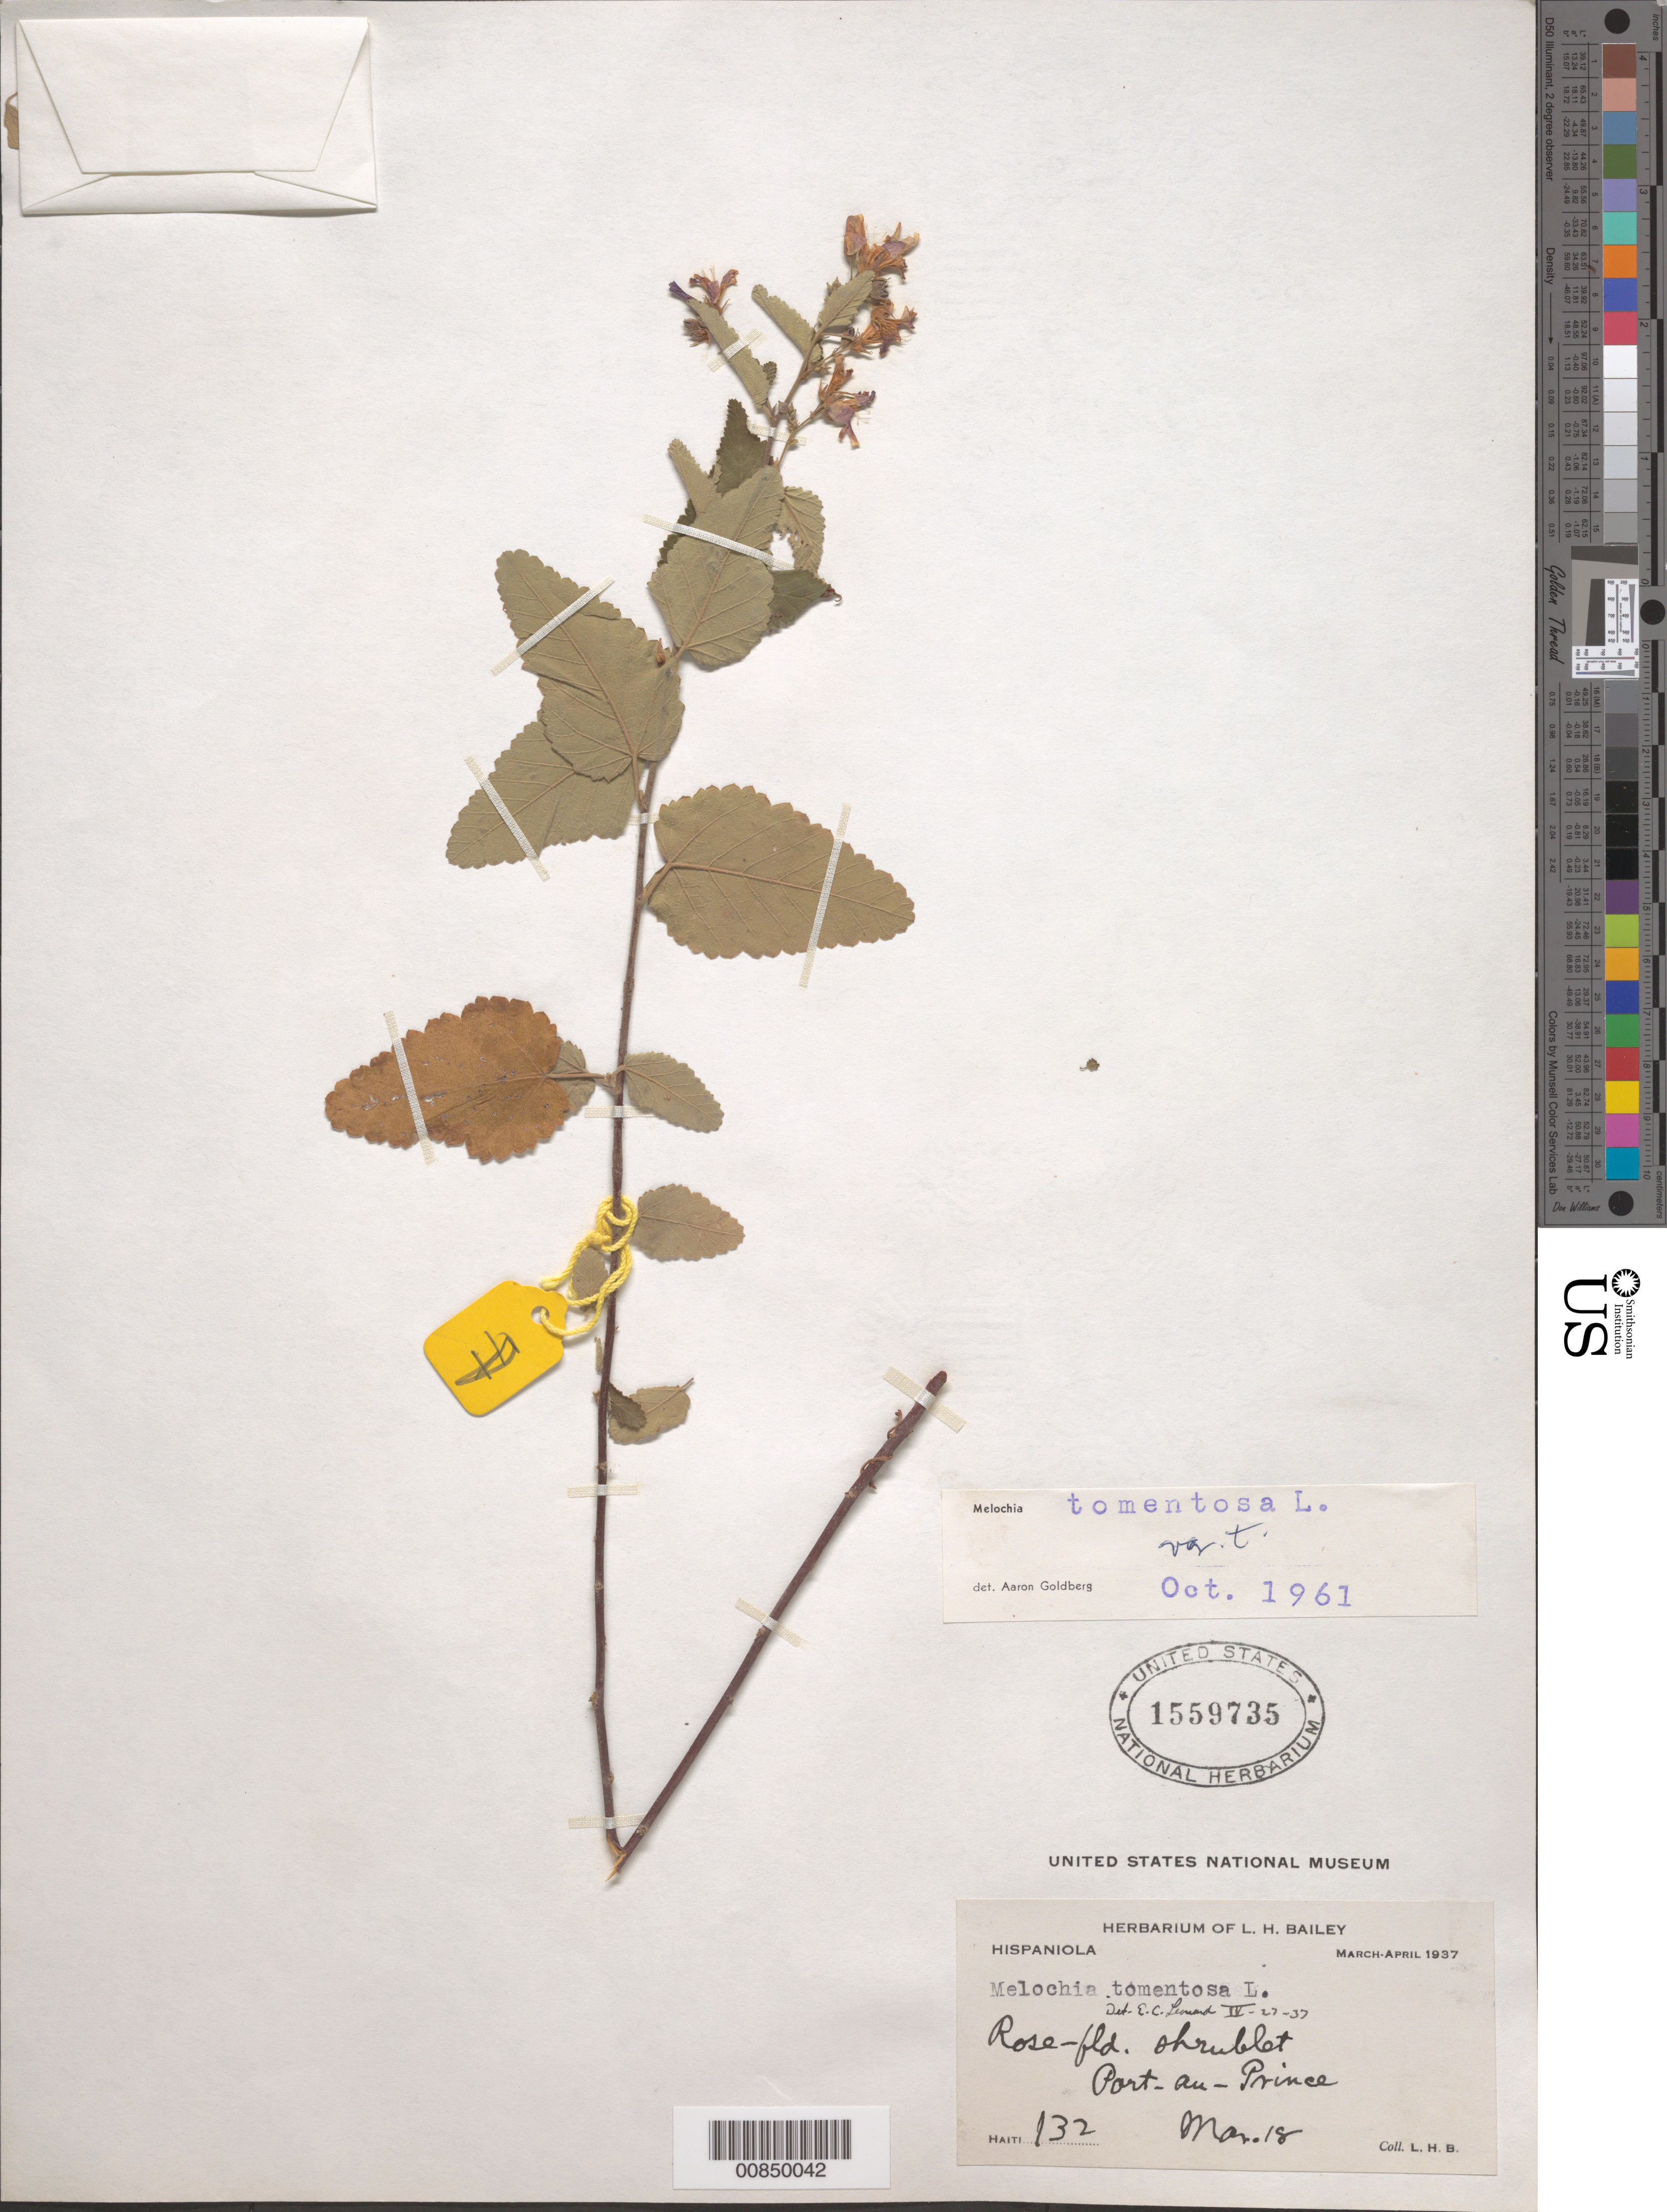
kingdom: Plantae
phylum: Tracheophyta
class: Magnoliopsida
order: Malvales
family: Malvaceae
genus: Melochia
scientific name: Melochia tomentosa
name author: L.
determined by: Goldberg, Aaron, (US), NMNH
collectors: L. H. Bailey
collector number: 132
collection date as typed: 18 Mar 1937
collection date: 1937-03-18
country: Haiti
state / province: Ouest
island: Hispaniola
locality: Port-au-Prince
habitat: Rose field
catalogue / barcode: US 1559735